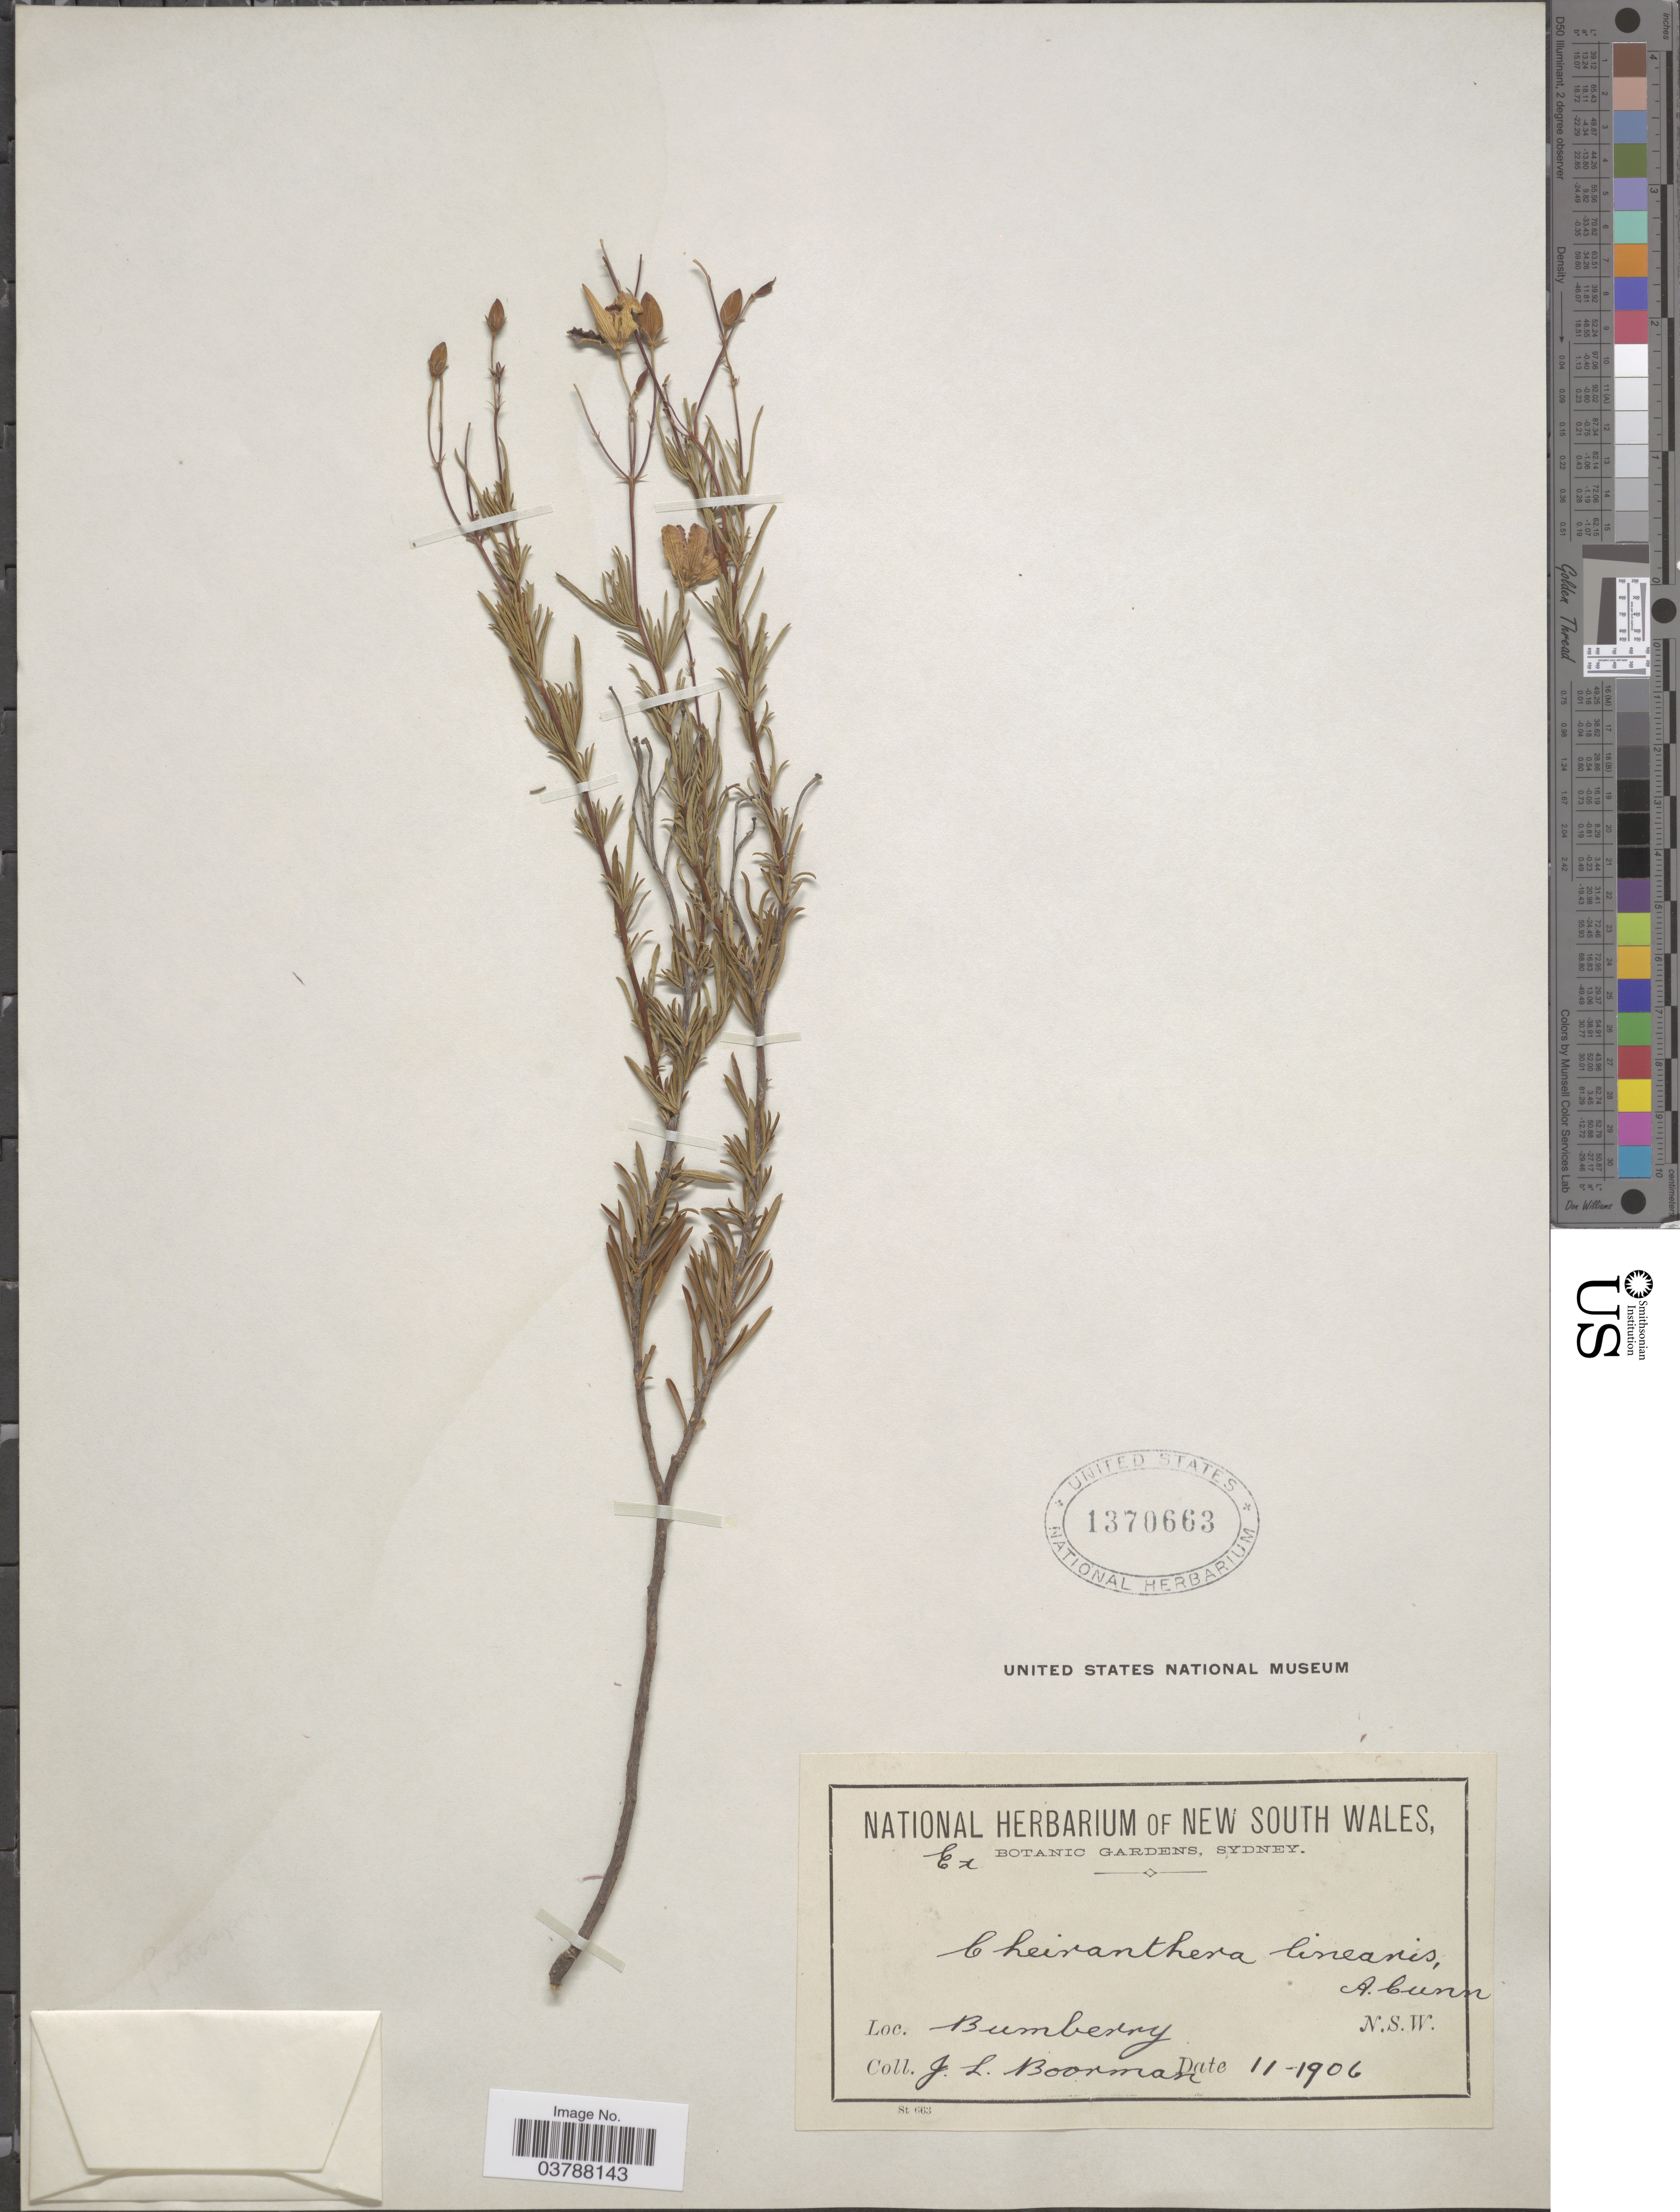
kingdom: Plantae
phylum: Tracheophyta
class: Magnoliopsida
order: Apiales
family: Pittosporaceae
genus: Cheiranthera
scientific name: Cheiranthera linearis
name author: A. Cunn.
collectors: J. Boorman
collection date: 1906-11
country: Australia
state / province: New South Wales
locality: Bumberry.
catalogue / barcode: US 1370663